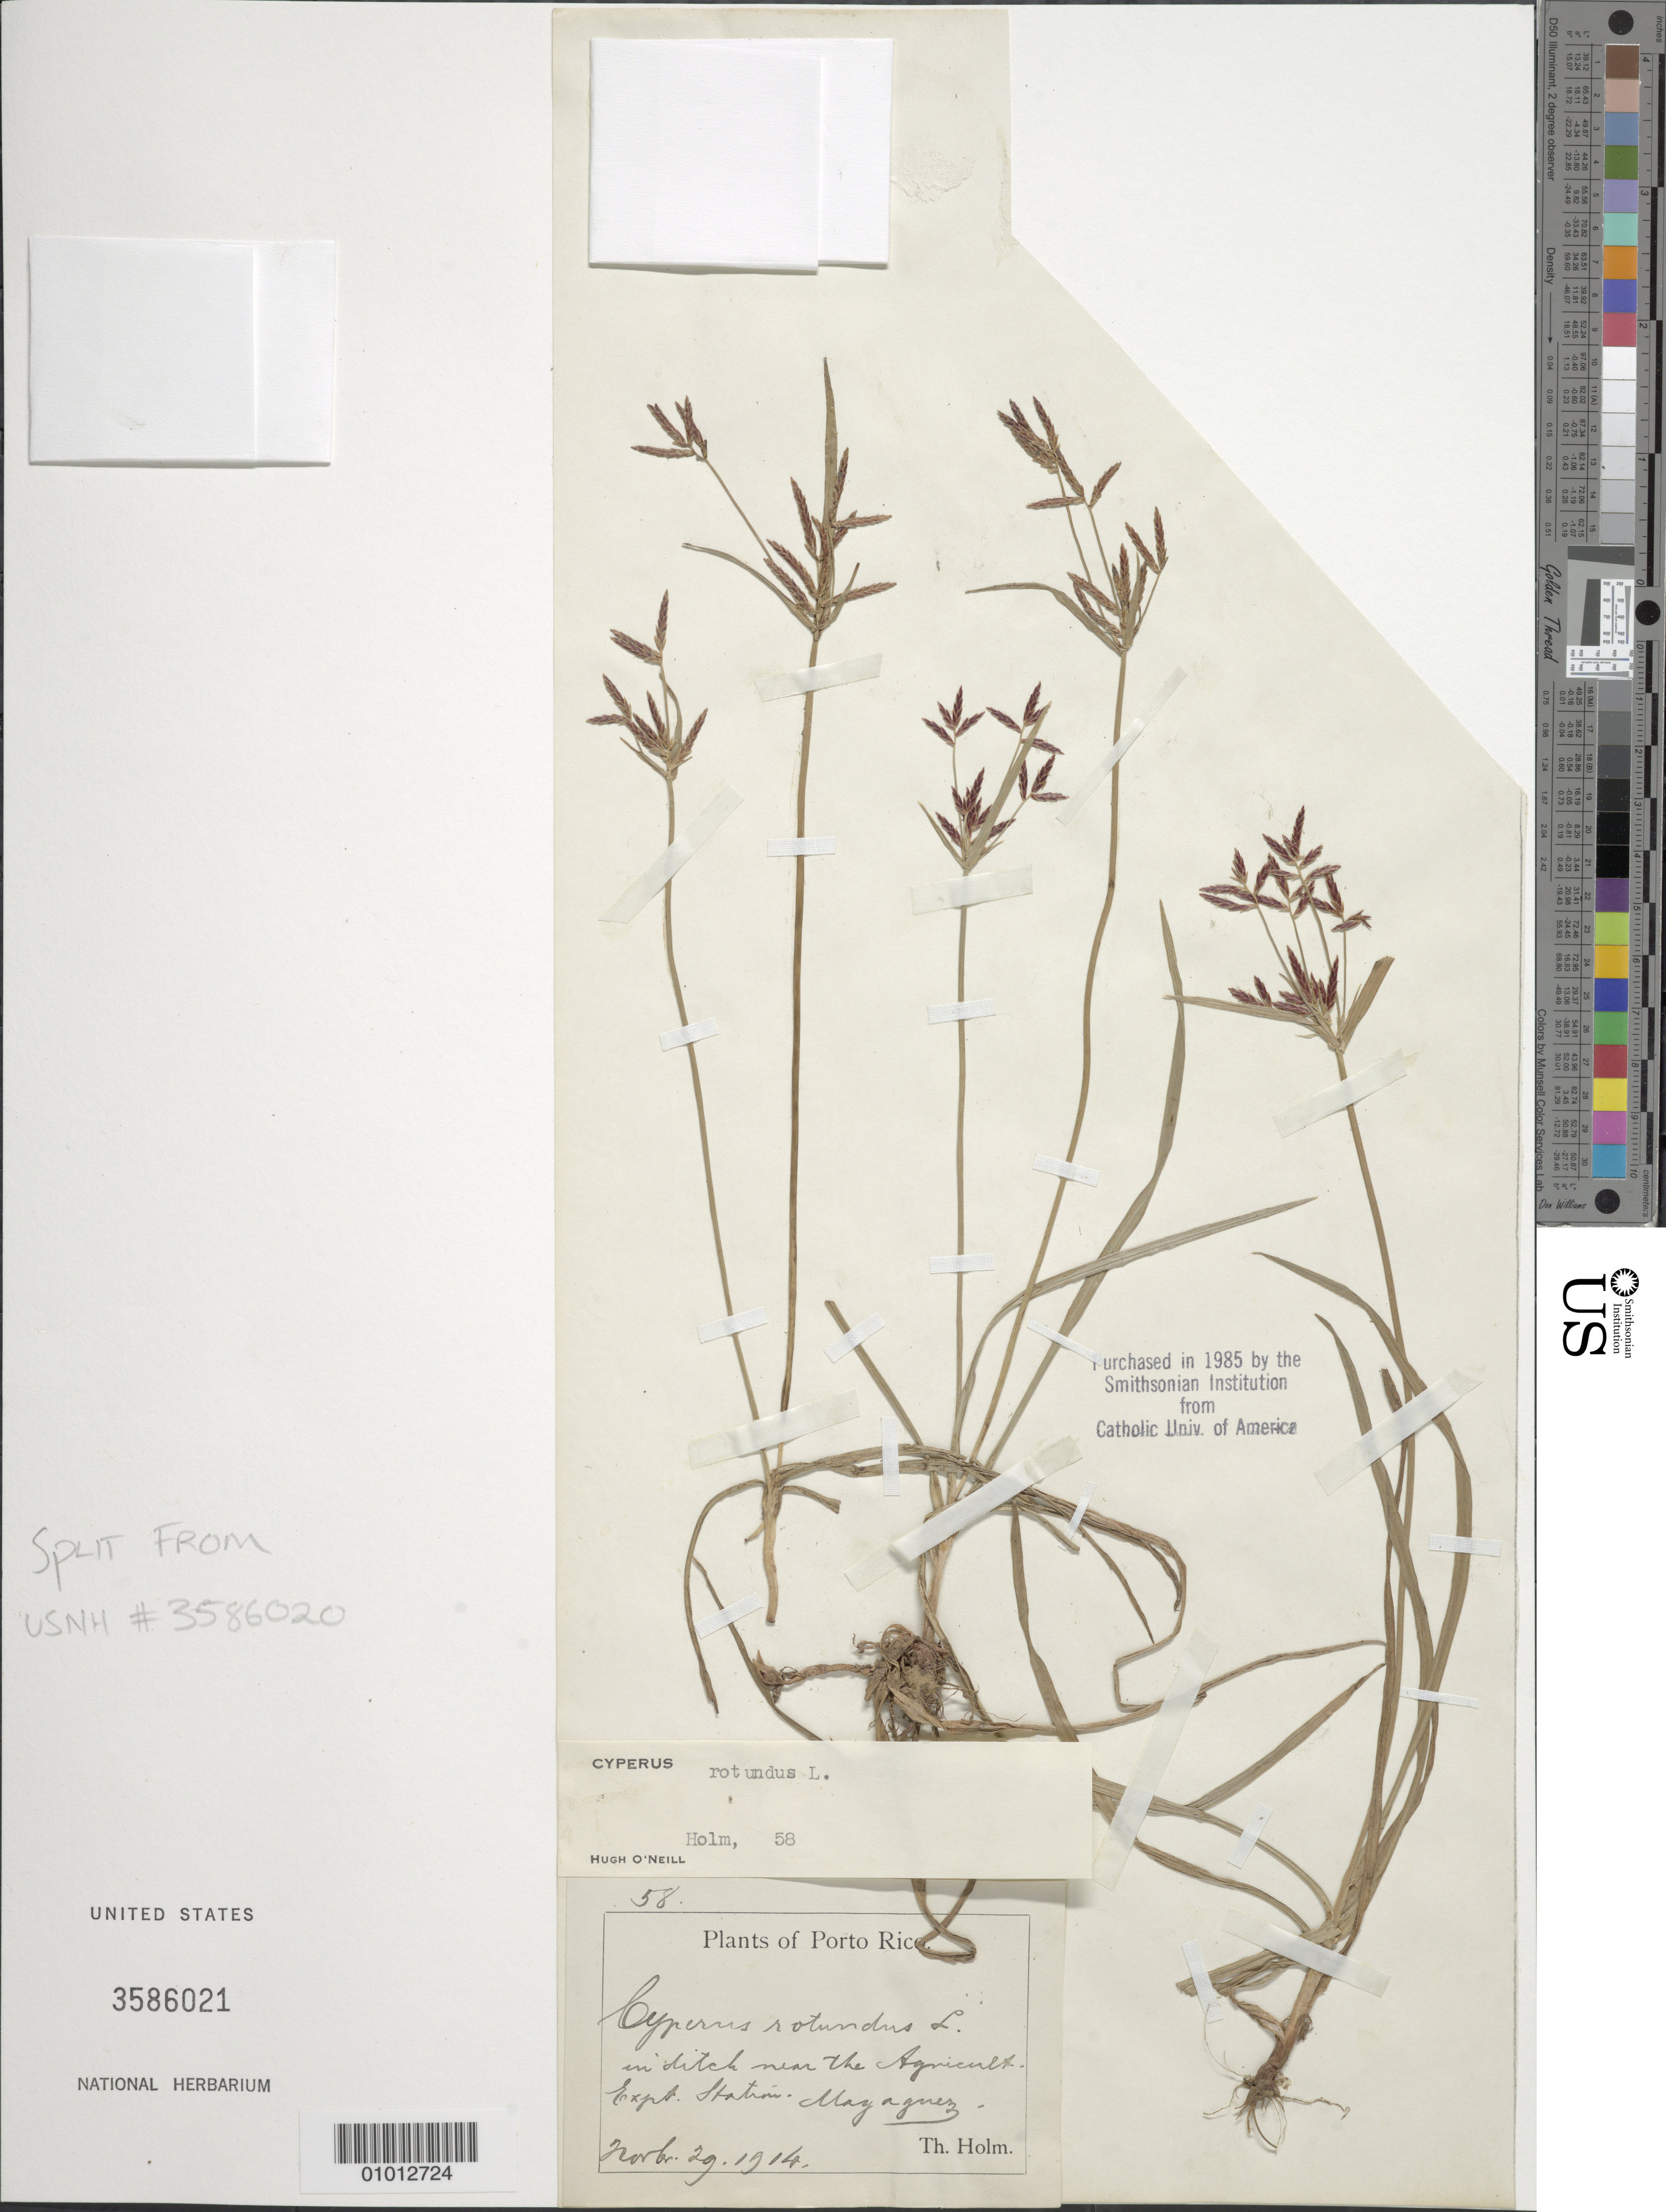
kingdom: Plantae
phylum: Tracheophyta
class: Liliopsida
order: Poales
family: Cyperaceae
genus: Cyperus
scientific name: Cyperus rotundus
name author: L.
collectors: T. Tholm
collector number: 58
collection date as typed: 29 Feb 1914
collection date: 1914-02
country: Puerto Rico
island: Puerto Rico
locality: Mayaguez, near the Agricult. Expt. Station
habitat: In ditch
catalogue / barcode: US 3586021